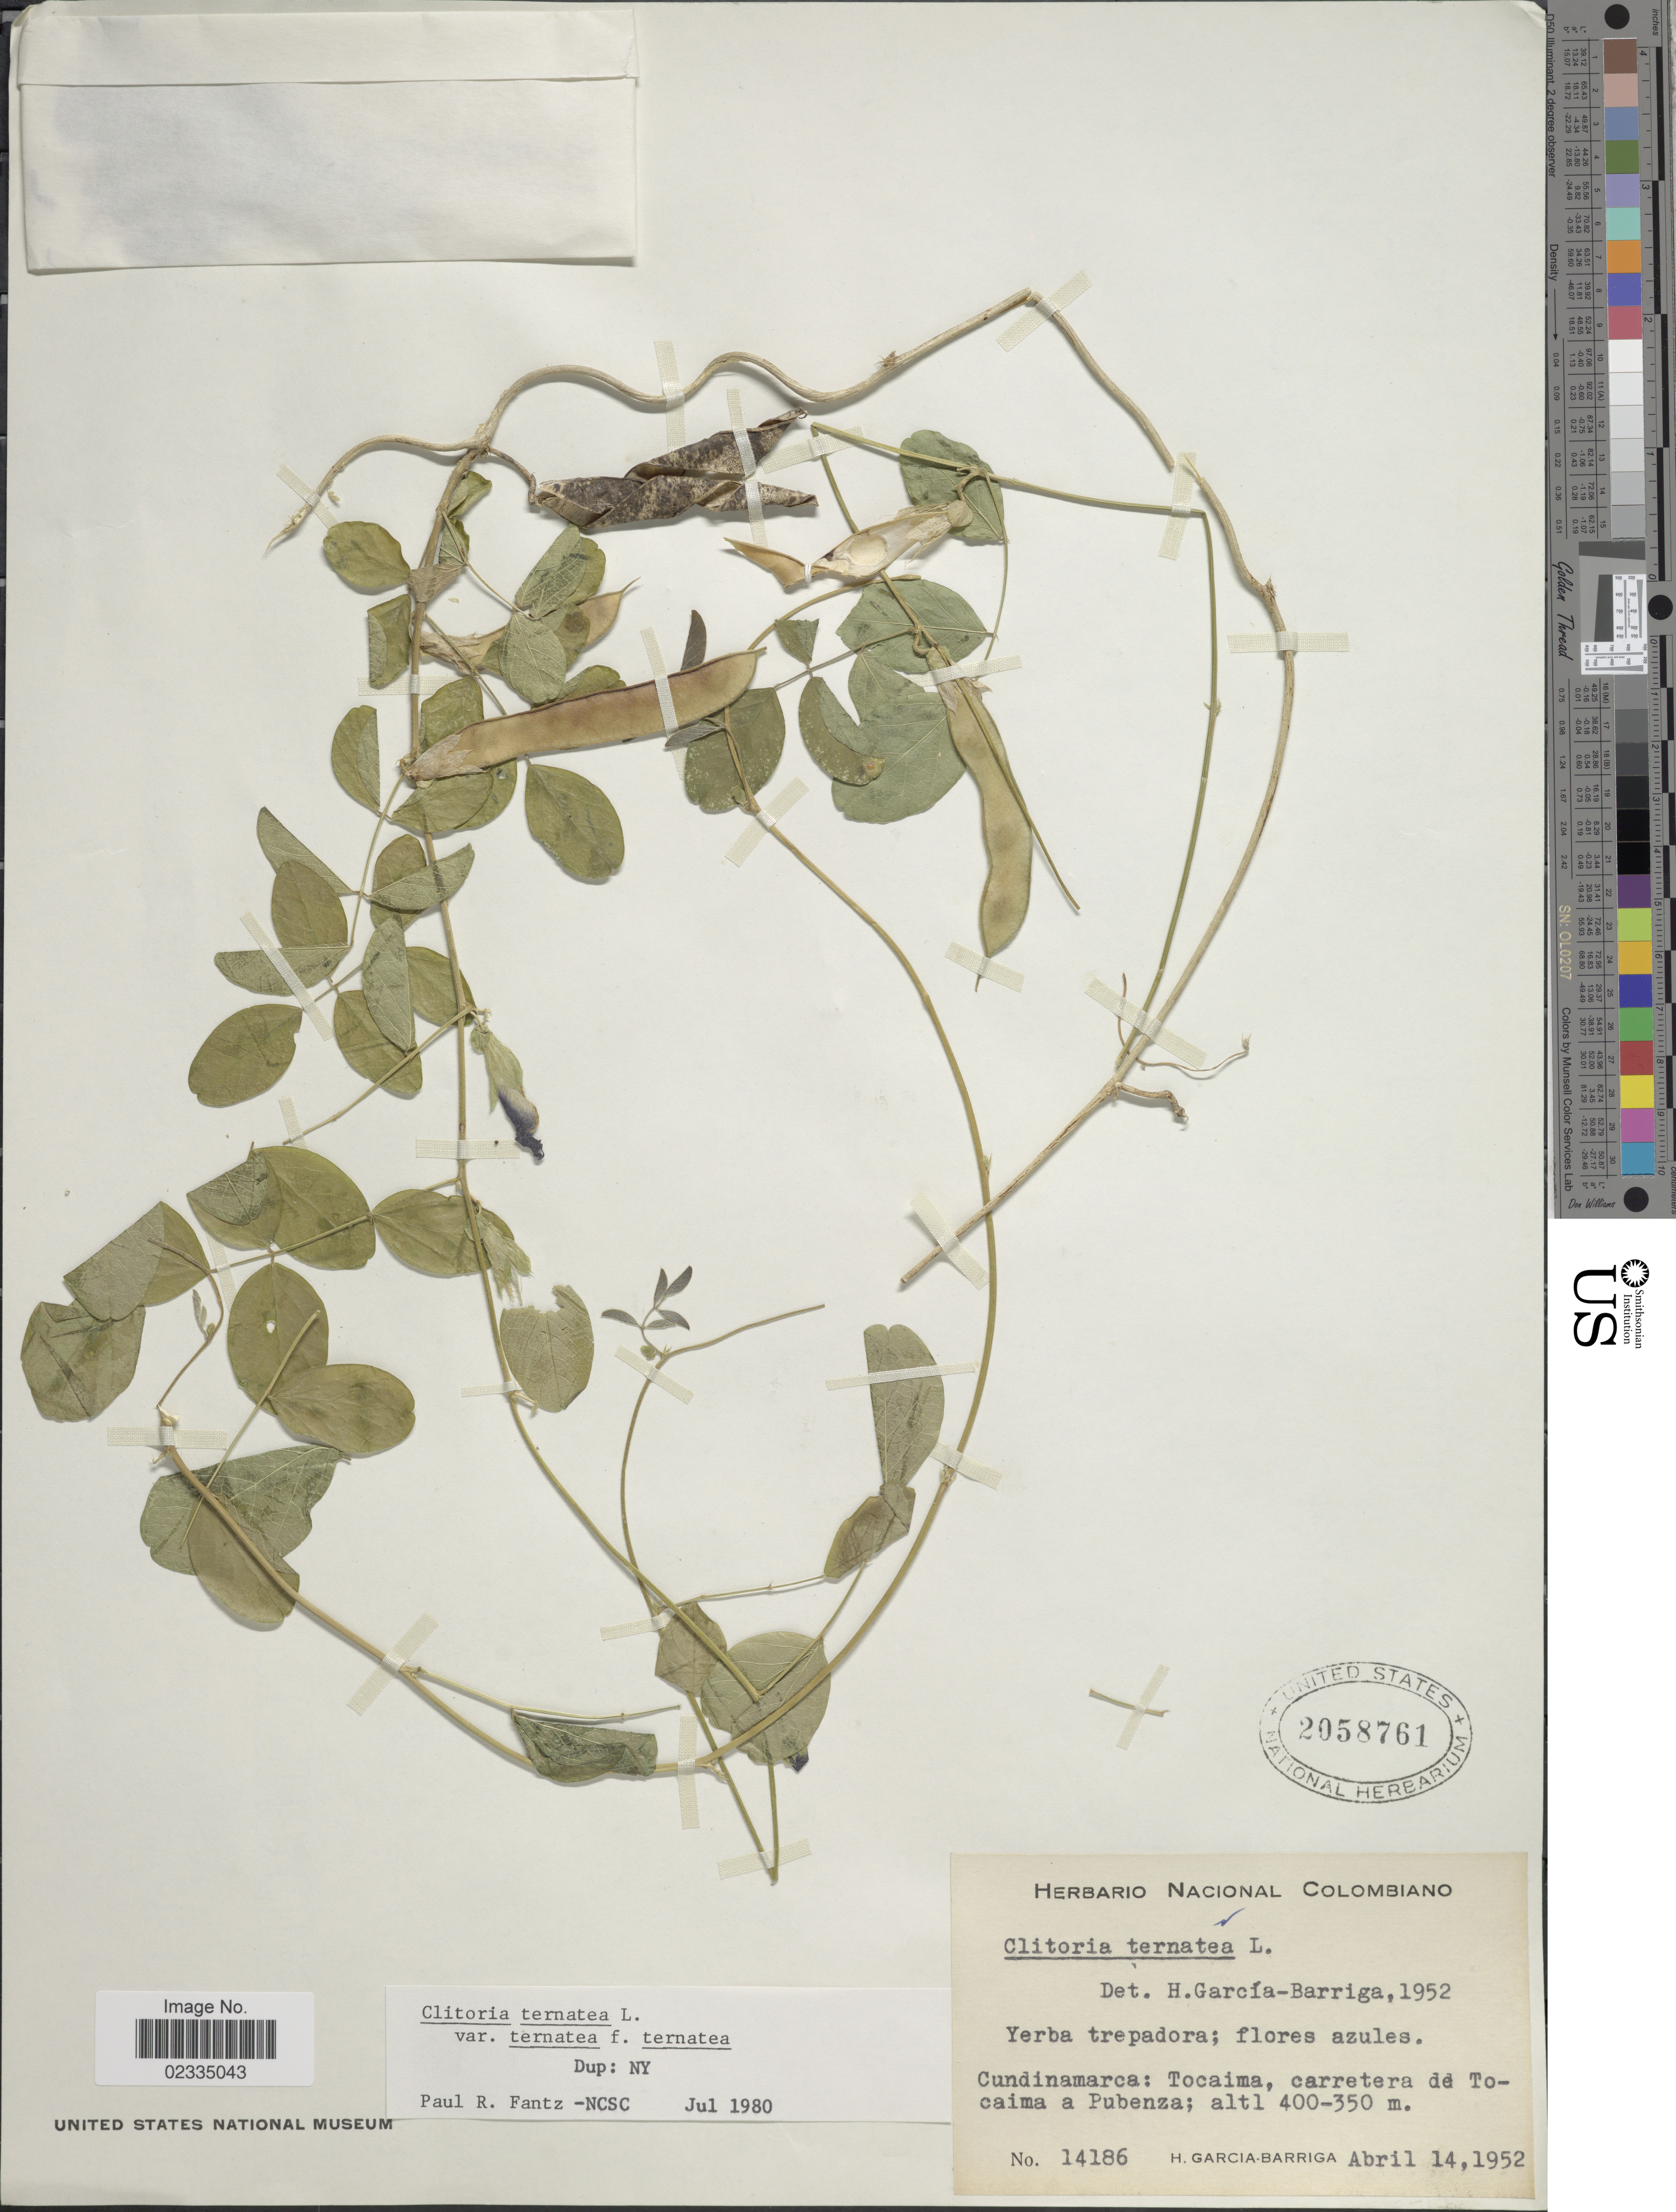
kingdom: Plantae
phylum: Tracheophyta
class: Magnoliopsida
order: Fabales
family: Fabaceae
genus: Clitoria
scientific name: Clitoria ternatea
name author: L.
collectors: H. García Barriga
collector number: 14186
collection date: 1952-04-14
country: Colombia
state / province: Cundinamarca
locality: Tocaima, carretera de Tocaima a Pubenza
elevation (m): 350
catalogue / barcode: US 2058761